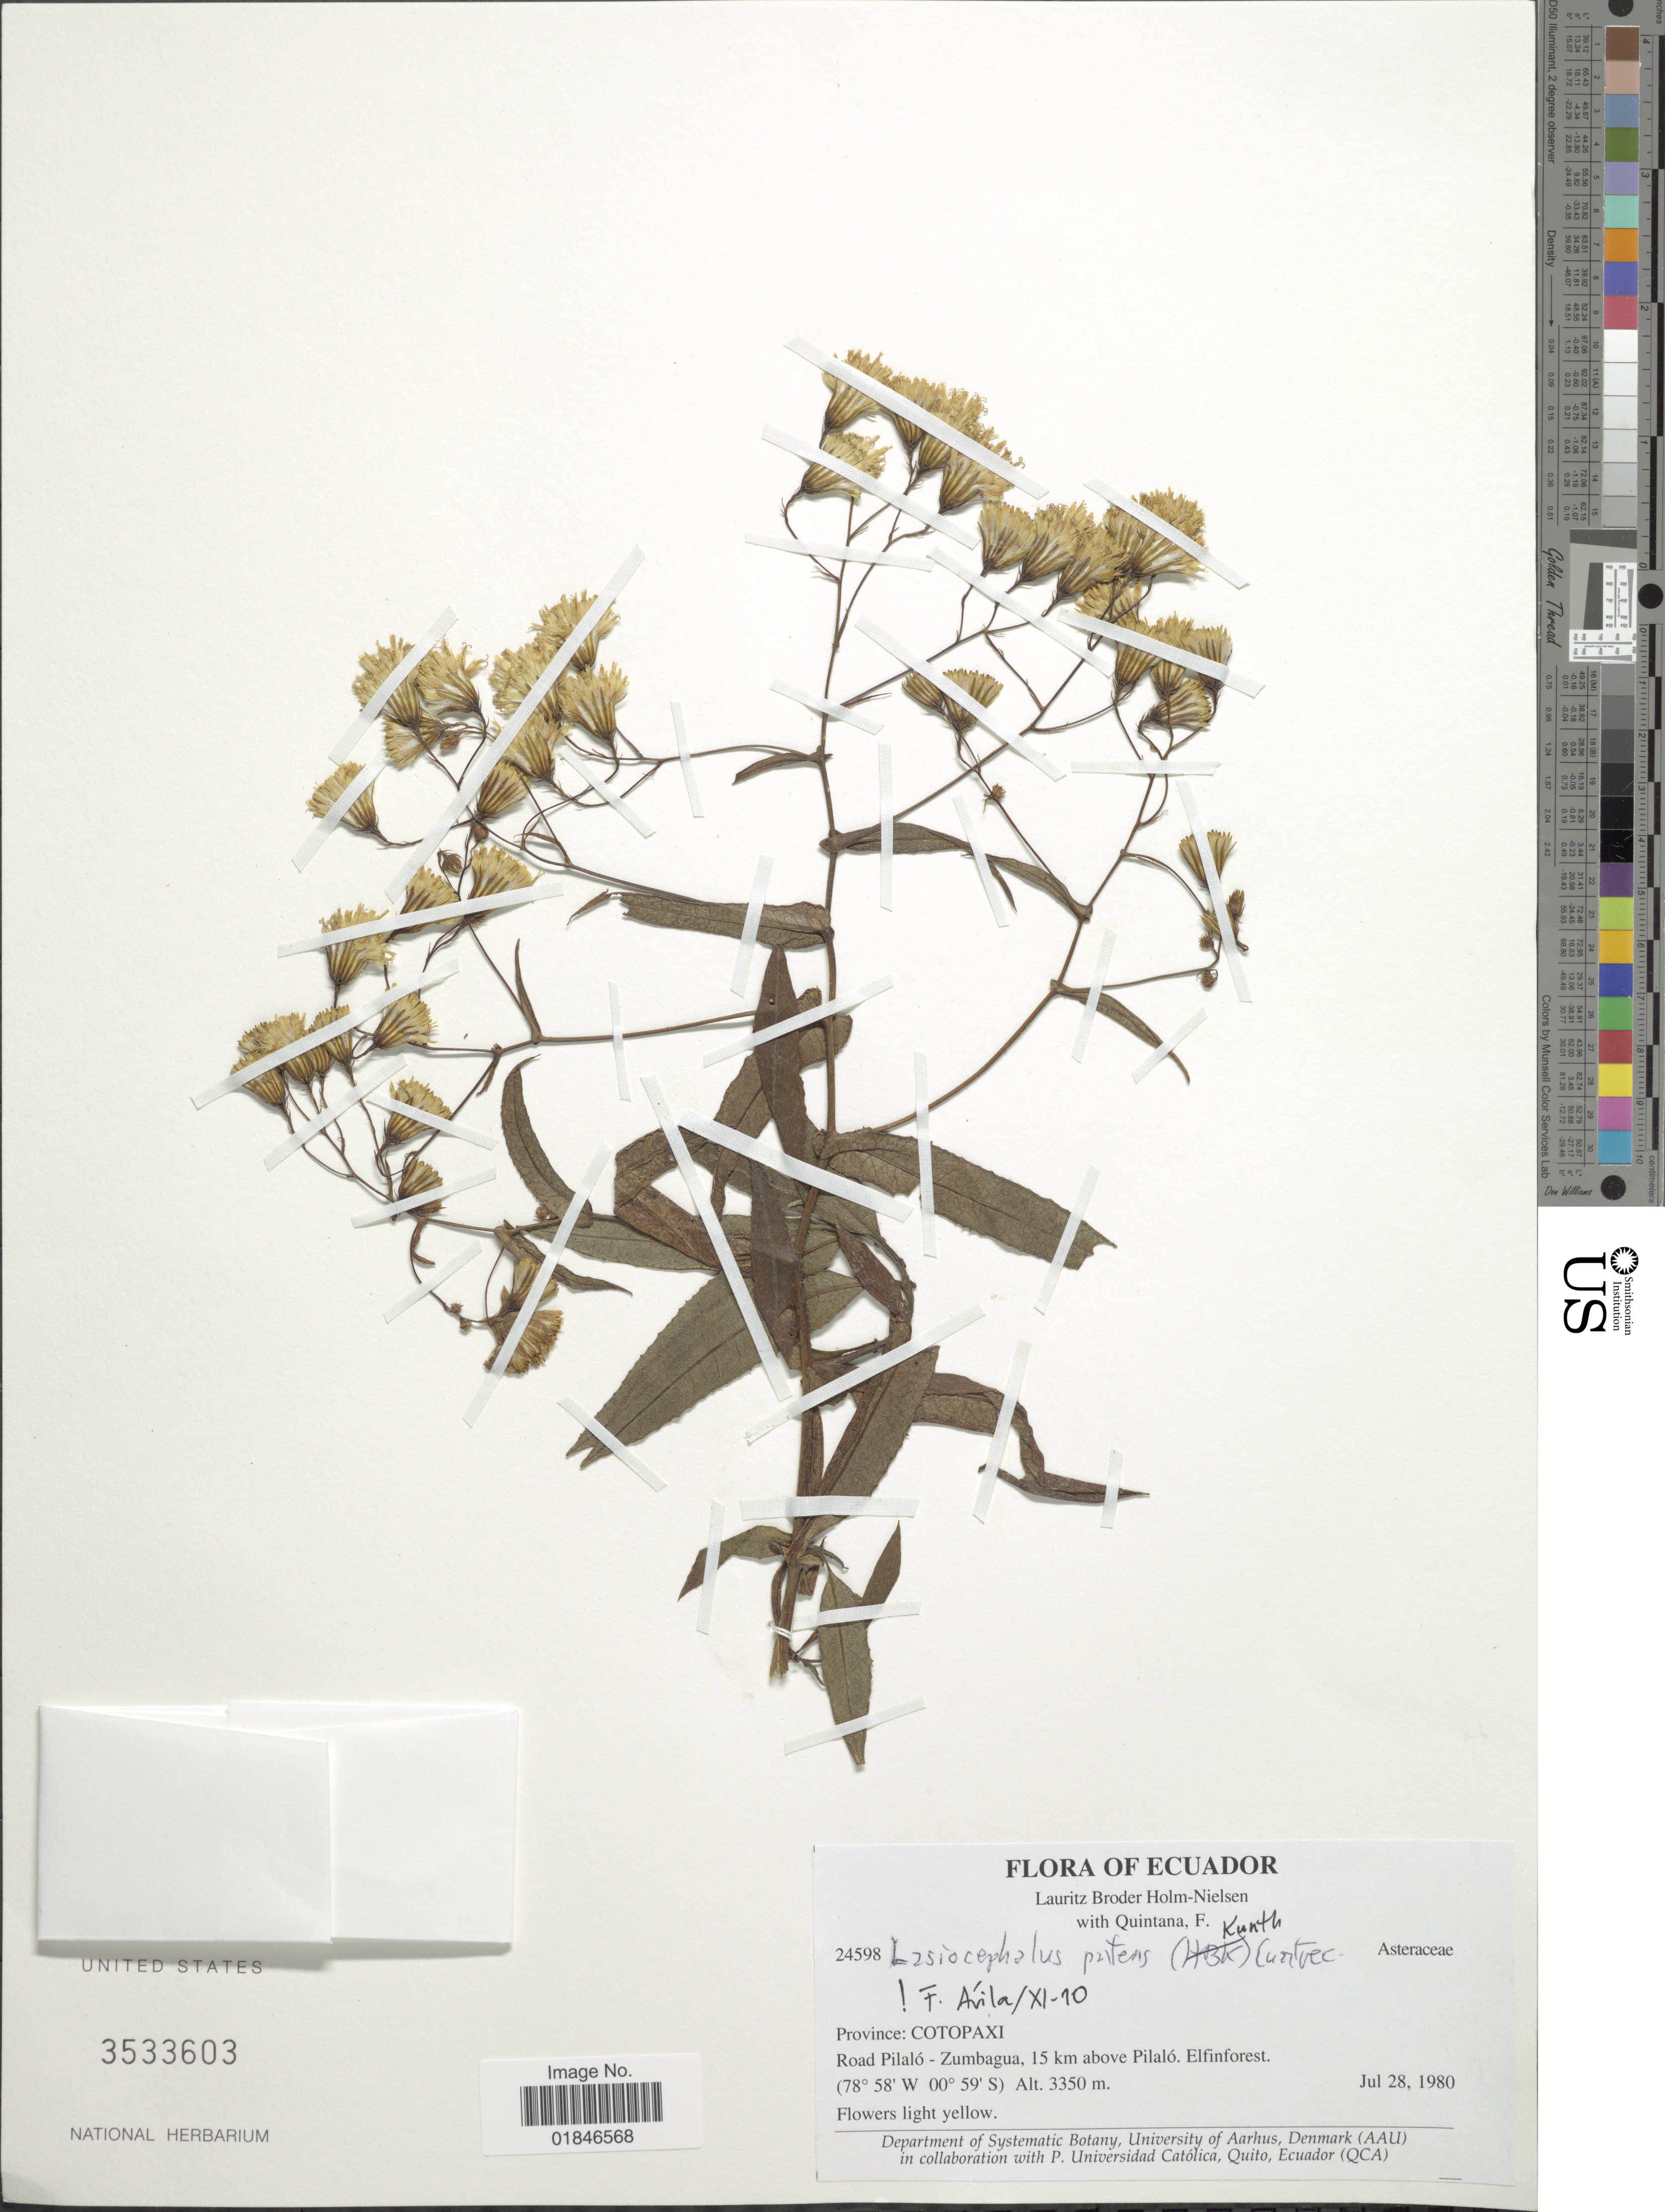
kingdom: Plantae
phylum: Tracheophyta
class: Magnoliopsida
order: Asterales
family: Asteraceae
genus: Senecio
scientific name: Senecio patens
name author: (Kunth) DC.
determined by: Salomon, Luciana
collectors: L. B. Holm-Nielsen & F. Quintana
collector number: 24598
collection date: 1980-07-28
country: Ecuador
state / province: Cotopaxi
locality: Province: Cotopaxi, Road Pilalo- zumbagua, 15 km above Pilalo. Elfinforest.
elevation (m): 3350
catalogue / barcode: US 3533603